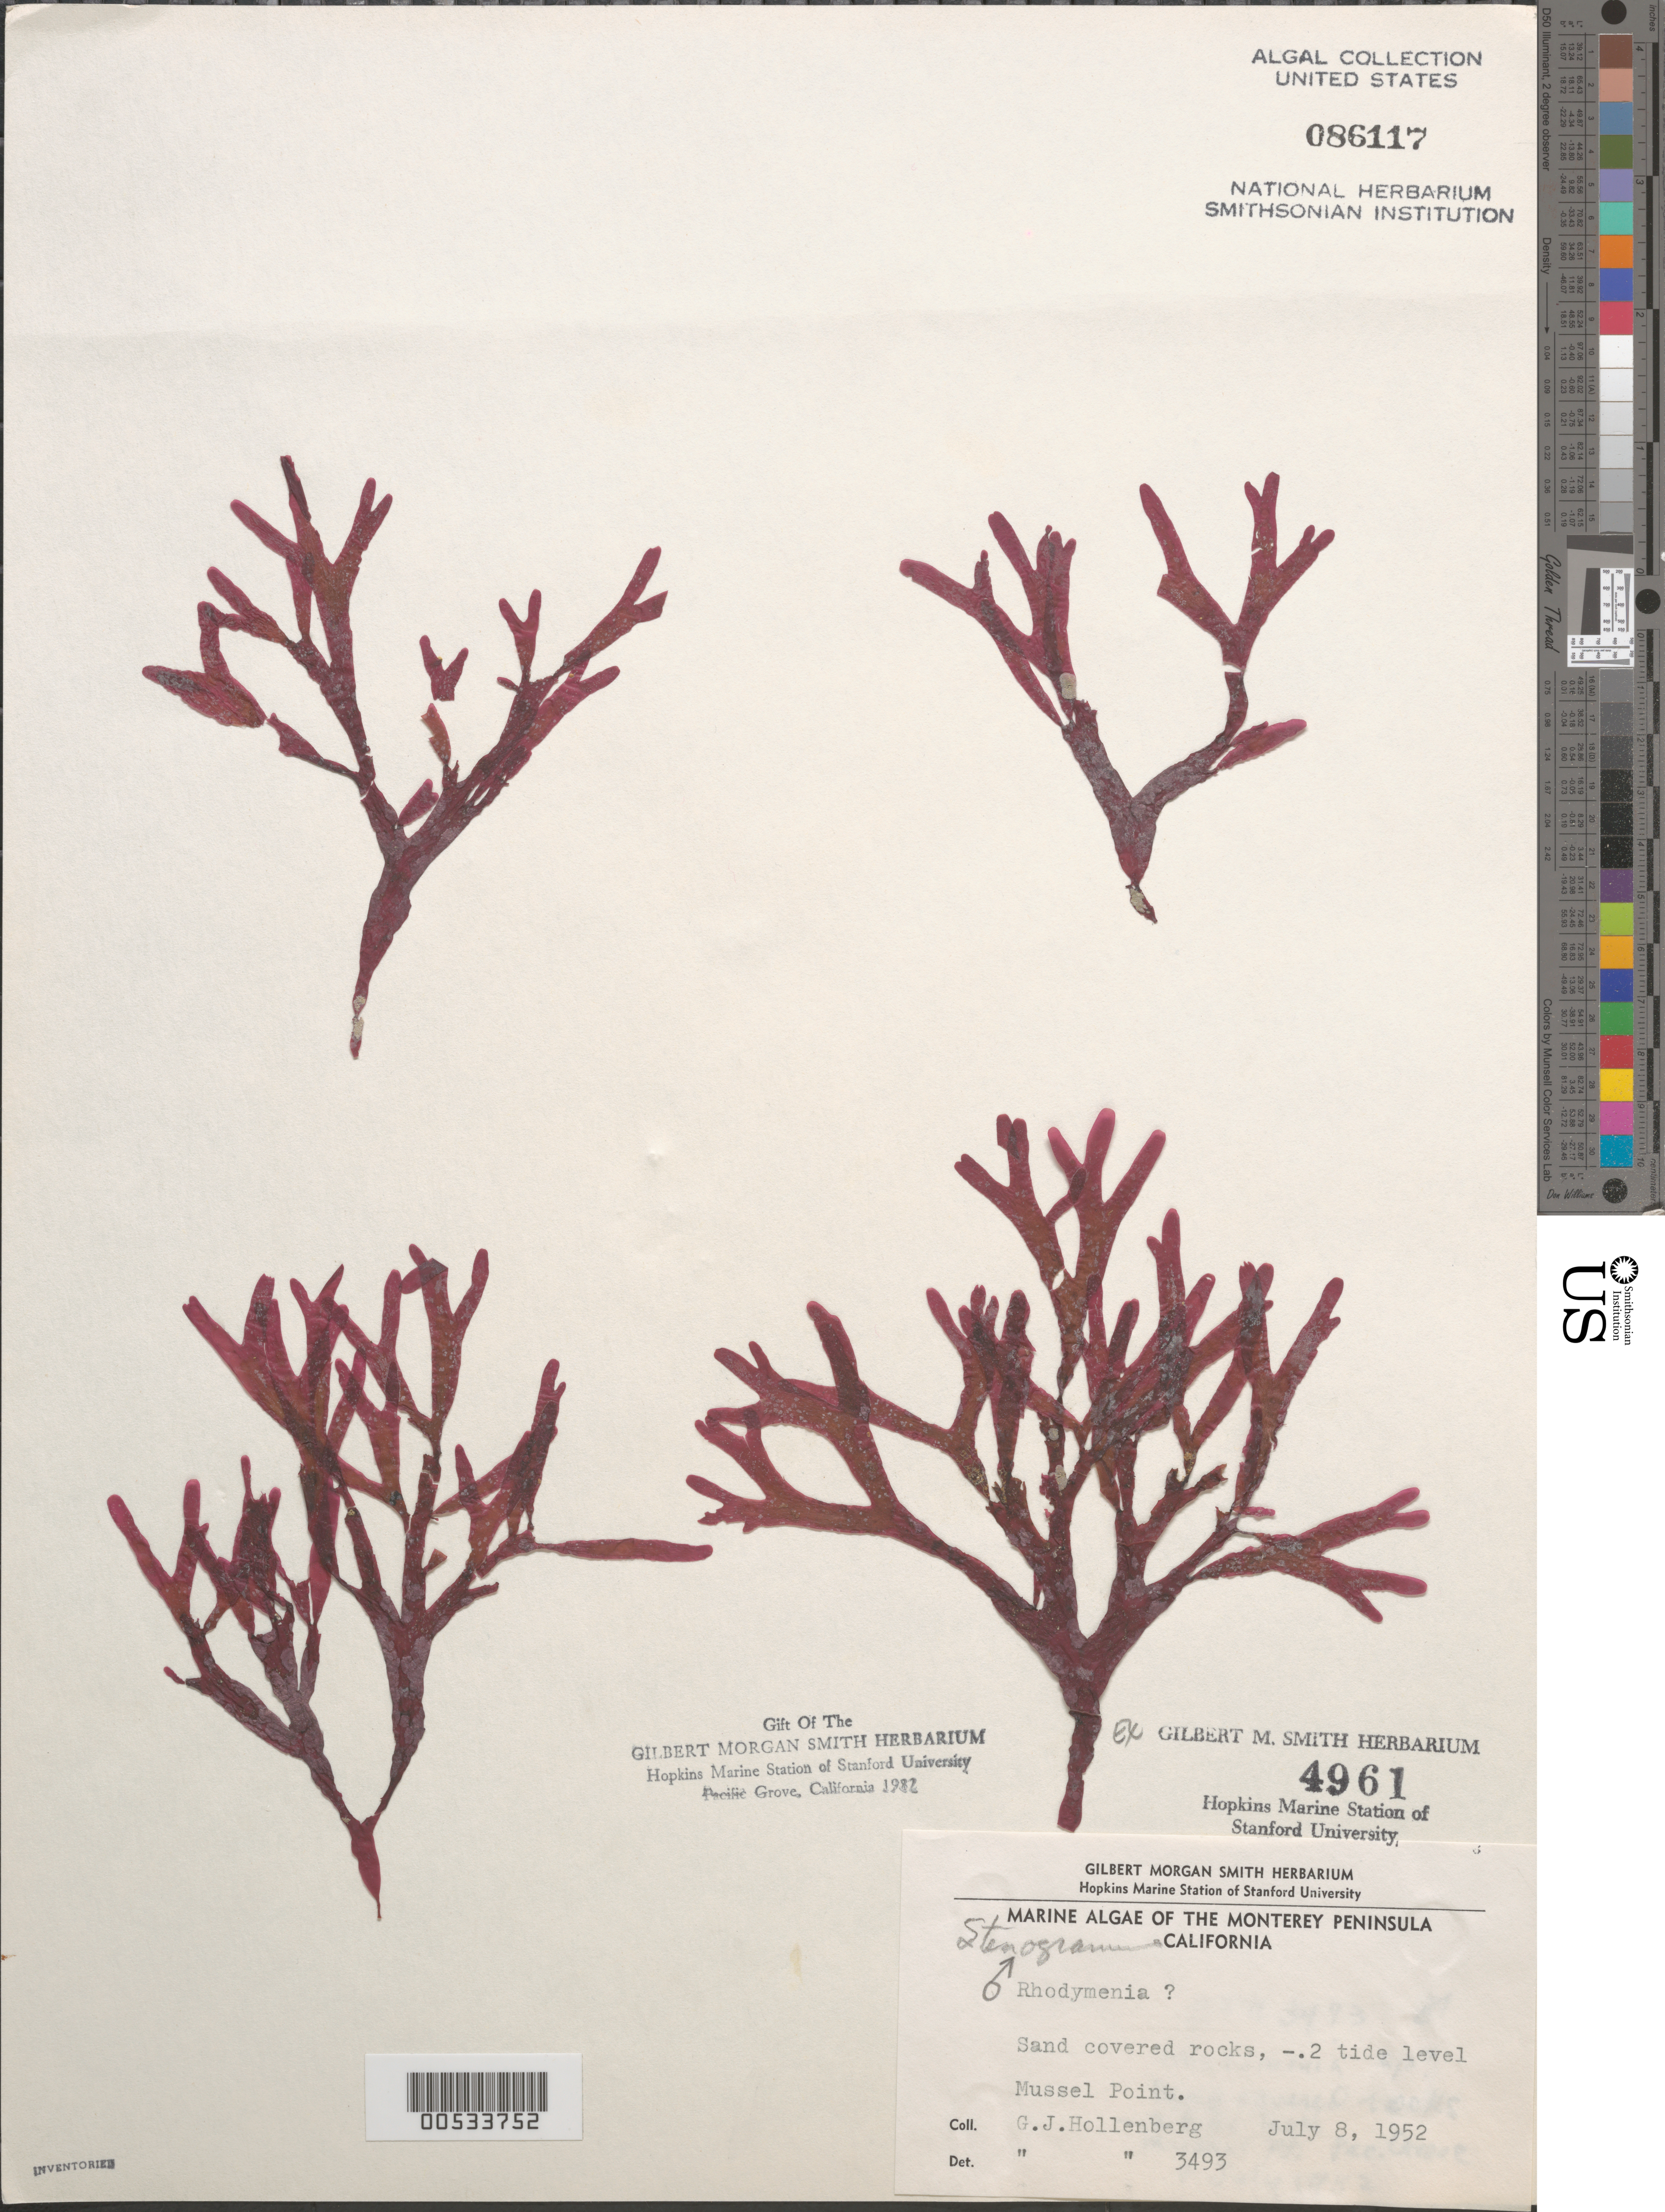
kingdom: Plantae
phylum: Rhodophyta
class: Florideophyceae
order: Gigartinales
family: Phyllophoraceae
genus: Stenogramma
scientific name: Stenogramma sp.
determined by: Hollenberg, George J.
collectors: G. Hollenberg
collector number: GJH 3493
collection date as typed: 08 Jul 1952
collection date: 1952-07-08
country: United States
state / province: California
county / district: Monterey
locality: Mussel Point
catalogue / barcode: US 86117